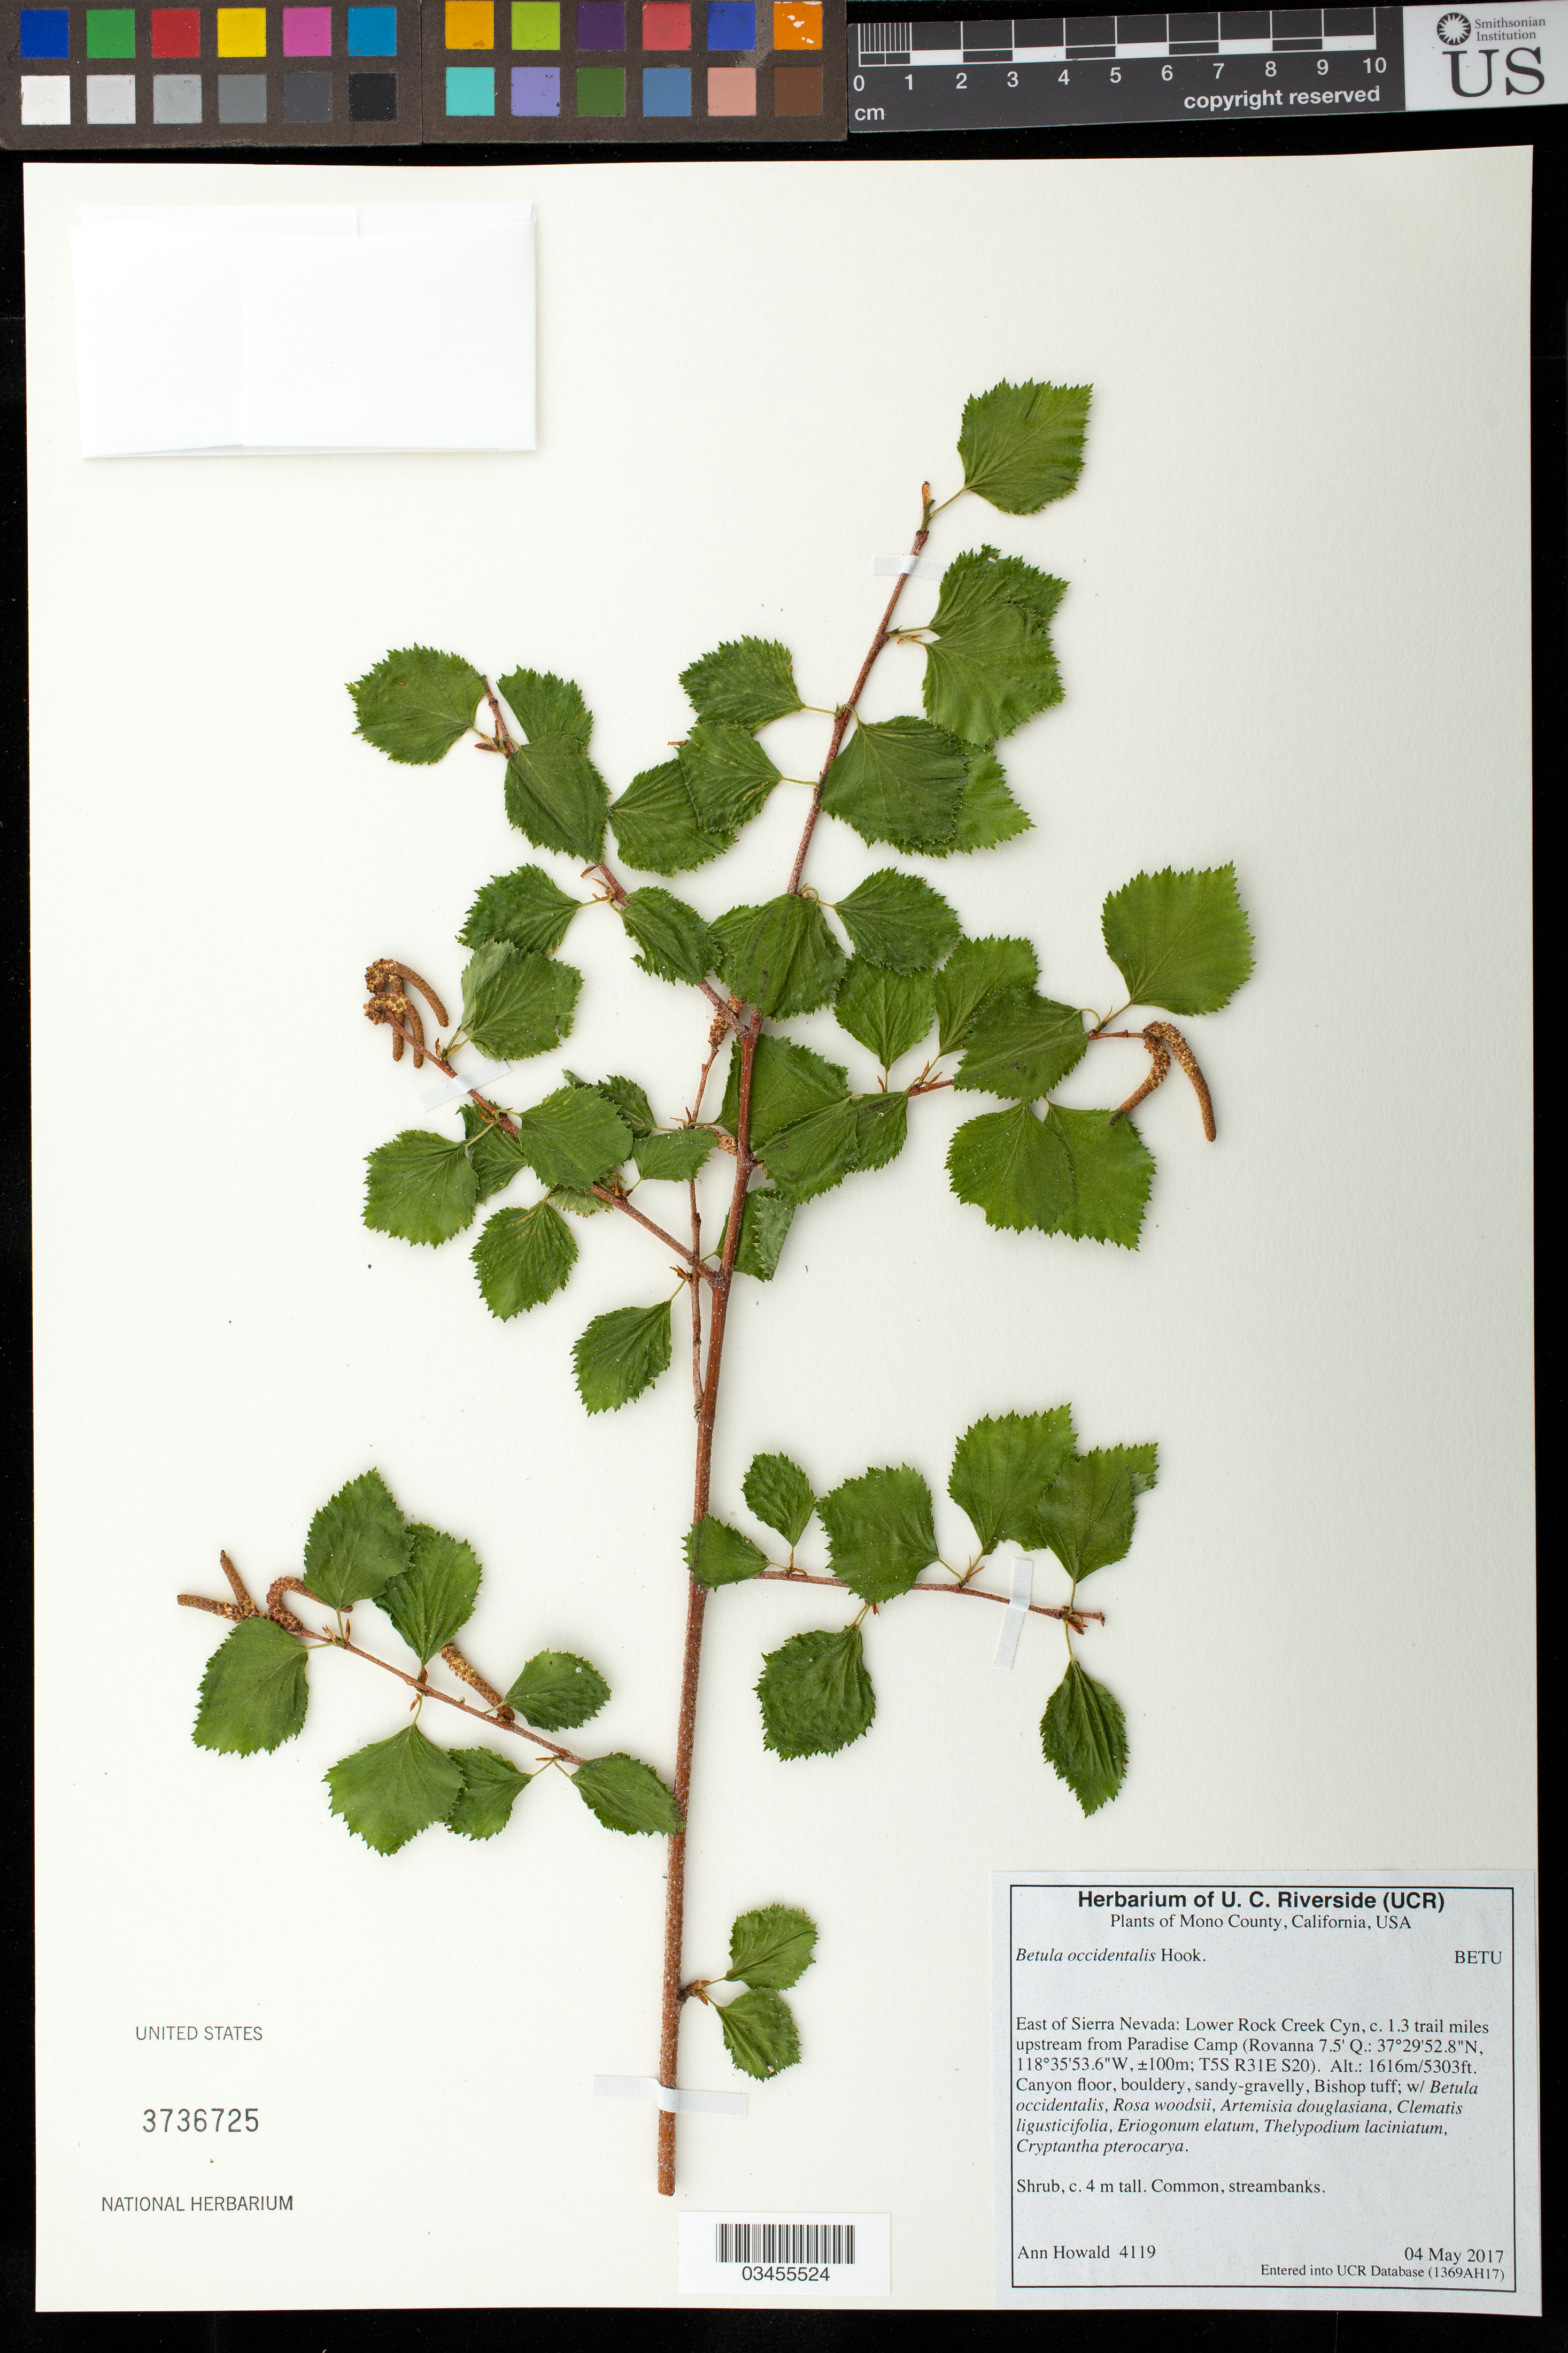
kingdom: Plantae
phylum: Tracheophyta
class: Magnoliopsida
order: Fagales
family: Betulaceae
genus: Betula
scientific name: Betula occidentalis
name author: Hook.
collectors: A. Howald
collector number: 4119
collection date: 2017-05-04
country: United States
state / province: California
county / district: Mono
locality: East of Sierra Nevada: Lower Rock Creek Cyn, c. 1.3 trail mile upstream from Paradise Camp (Rovanna 7.5' Q).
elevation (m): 1616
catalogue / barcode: US 3736725